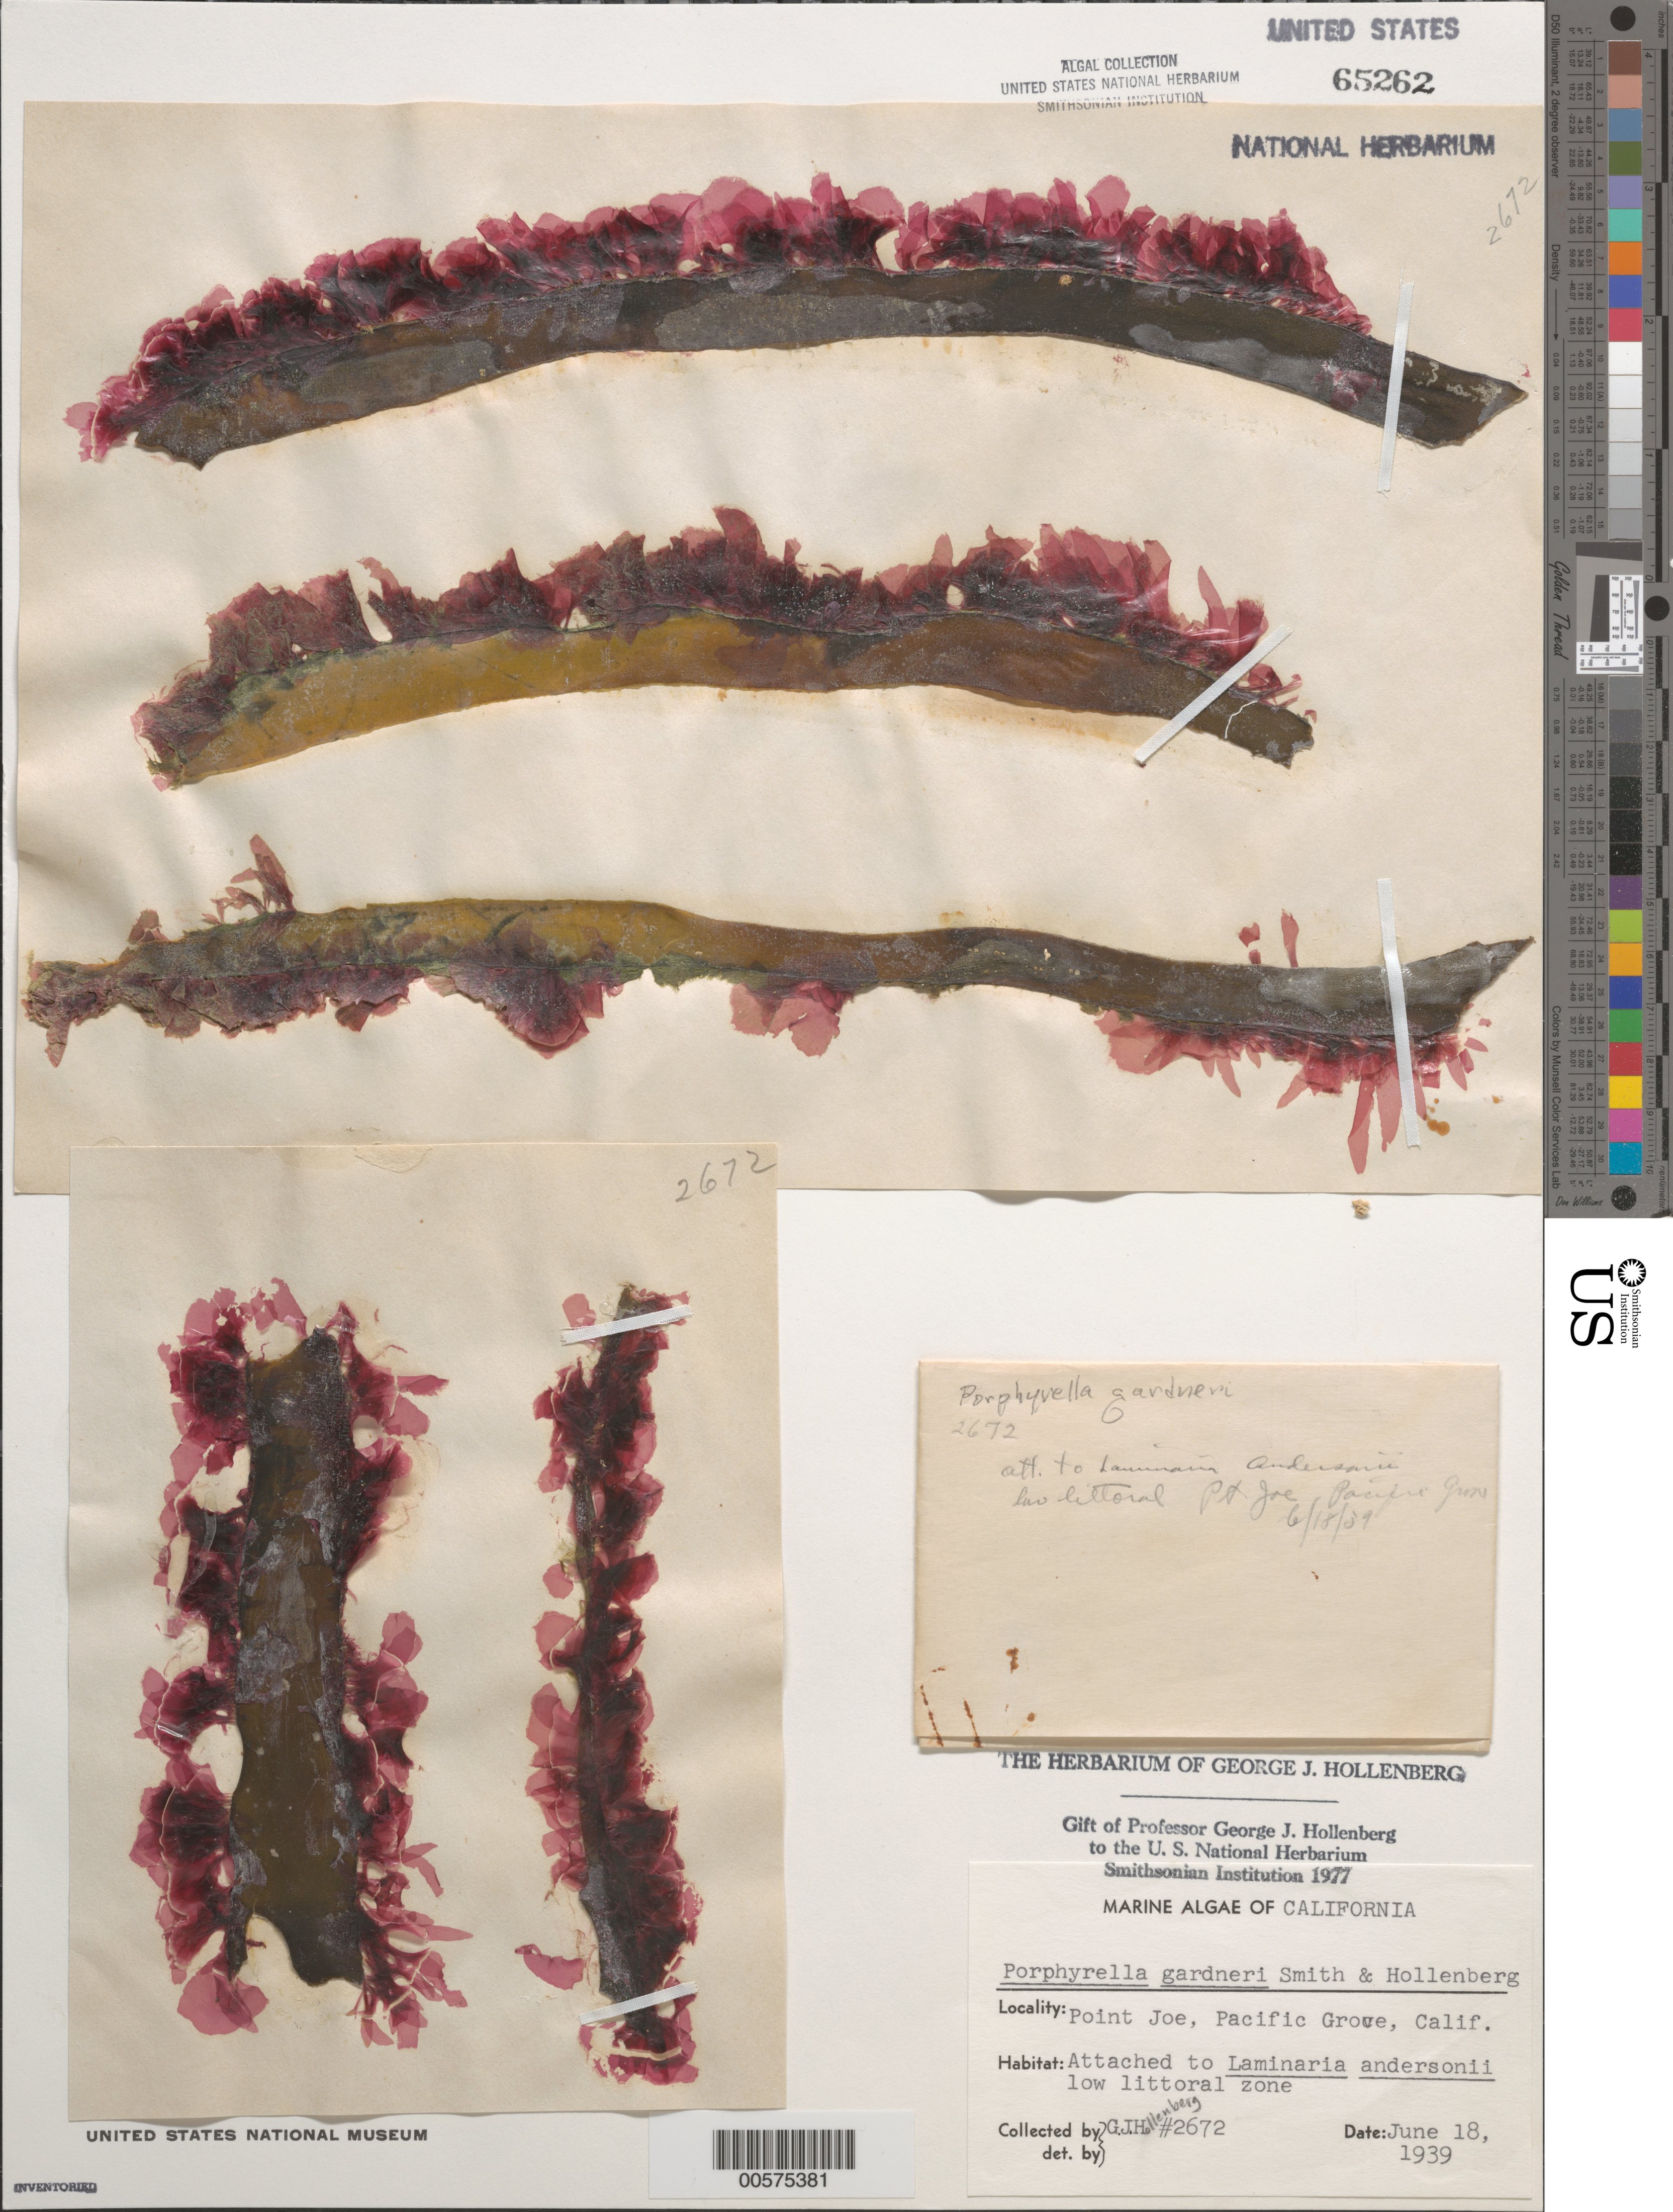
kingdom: Plantae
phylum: Rhodophyta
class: Bangiophyceae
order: Bangiales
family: Bangiaceae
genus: Pyropia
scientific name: Pyropia gardneri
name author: (G.M. Sm. & Hollenb.) S.C. Lindstrom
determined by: Algae name updating Project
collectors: G. Hollenberg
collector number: GJH 2672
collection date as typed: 18 Jun 1939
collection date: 1939-06-18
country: United States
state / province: California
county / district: Monterey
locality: Point Joe, near Pacific Grove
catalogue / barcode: US 65262